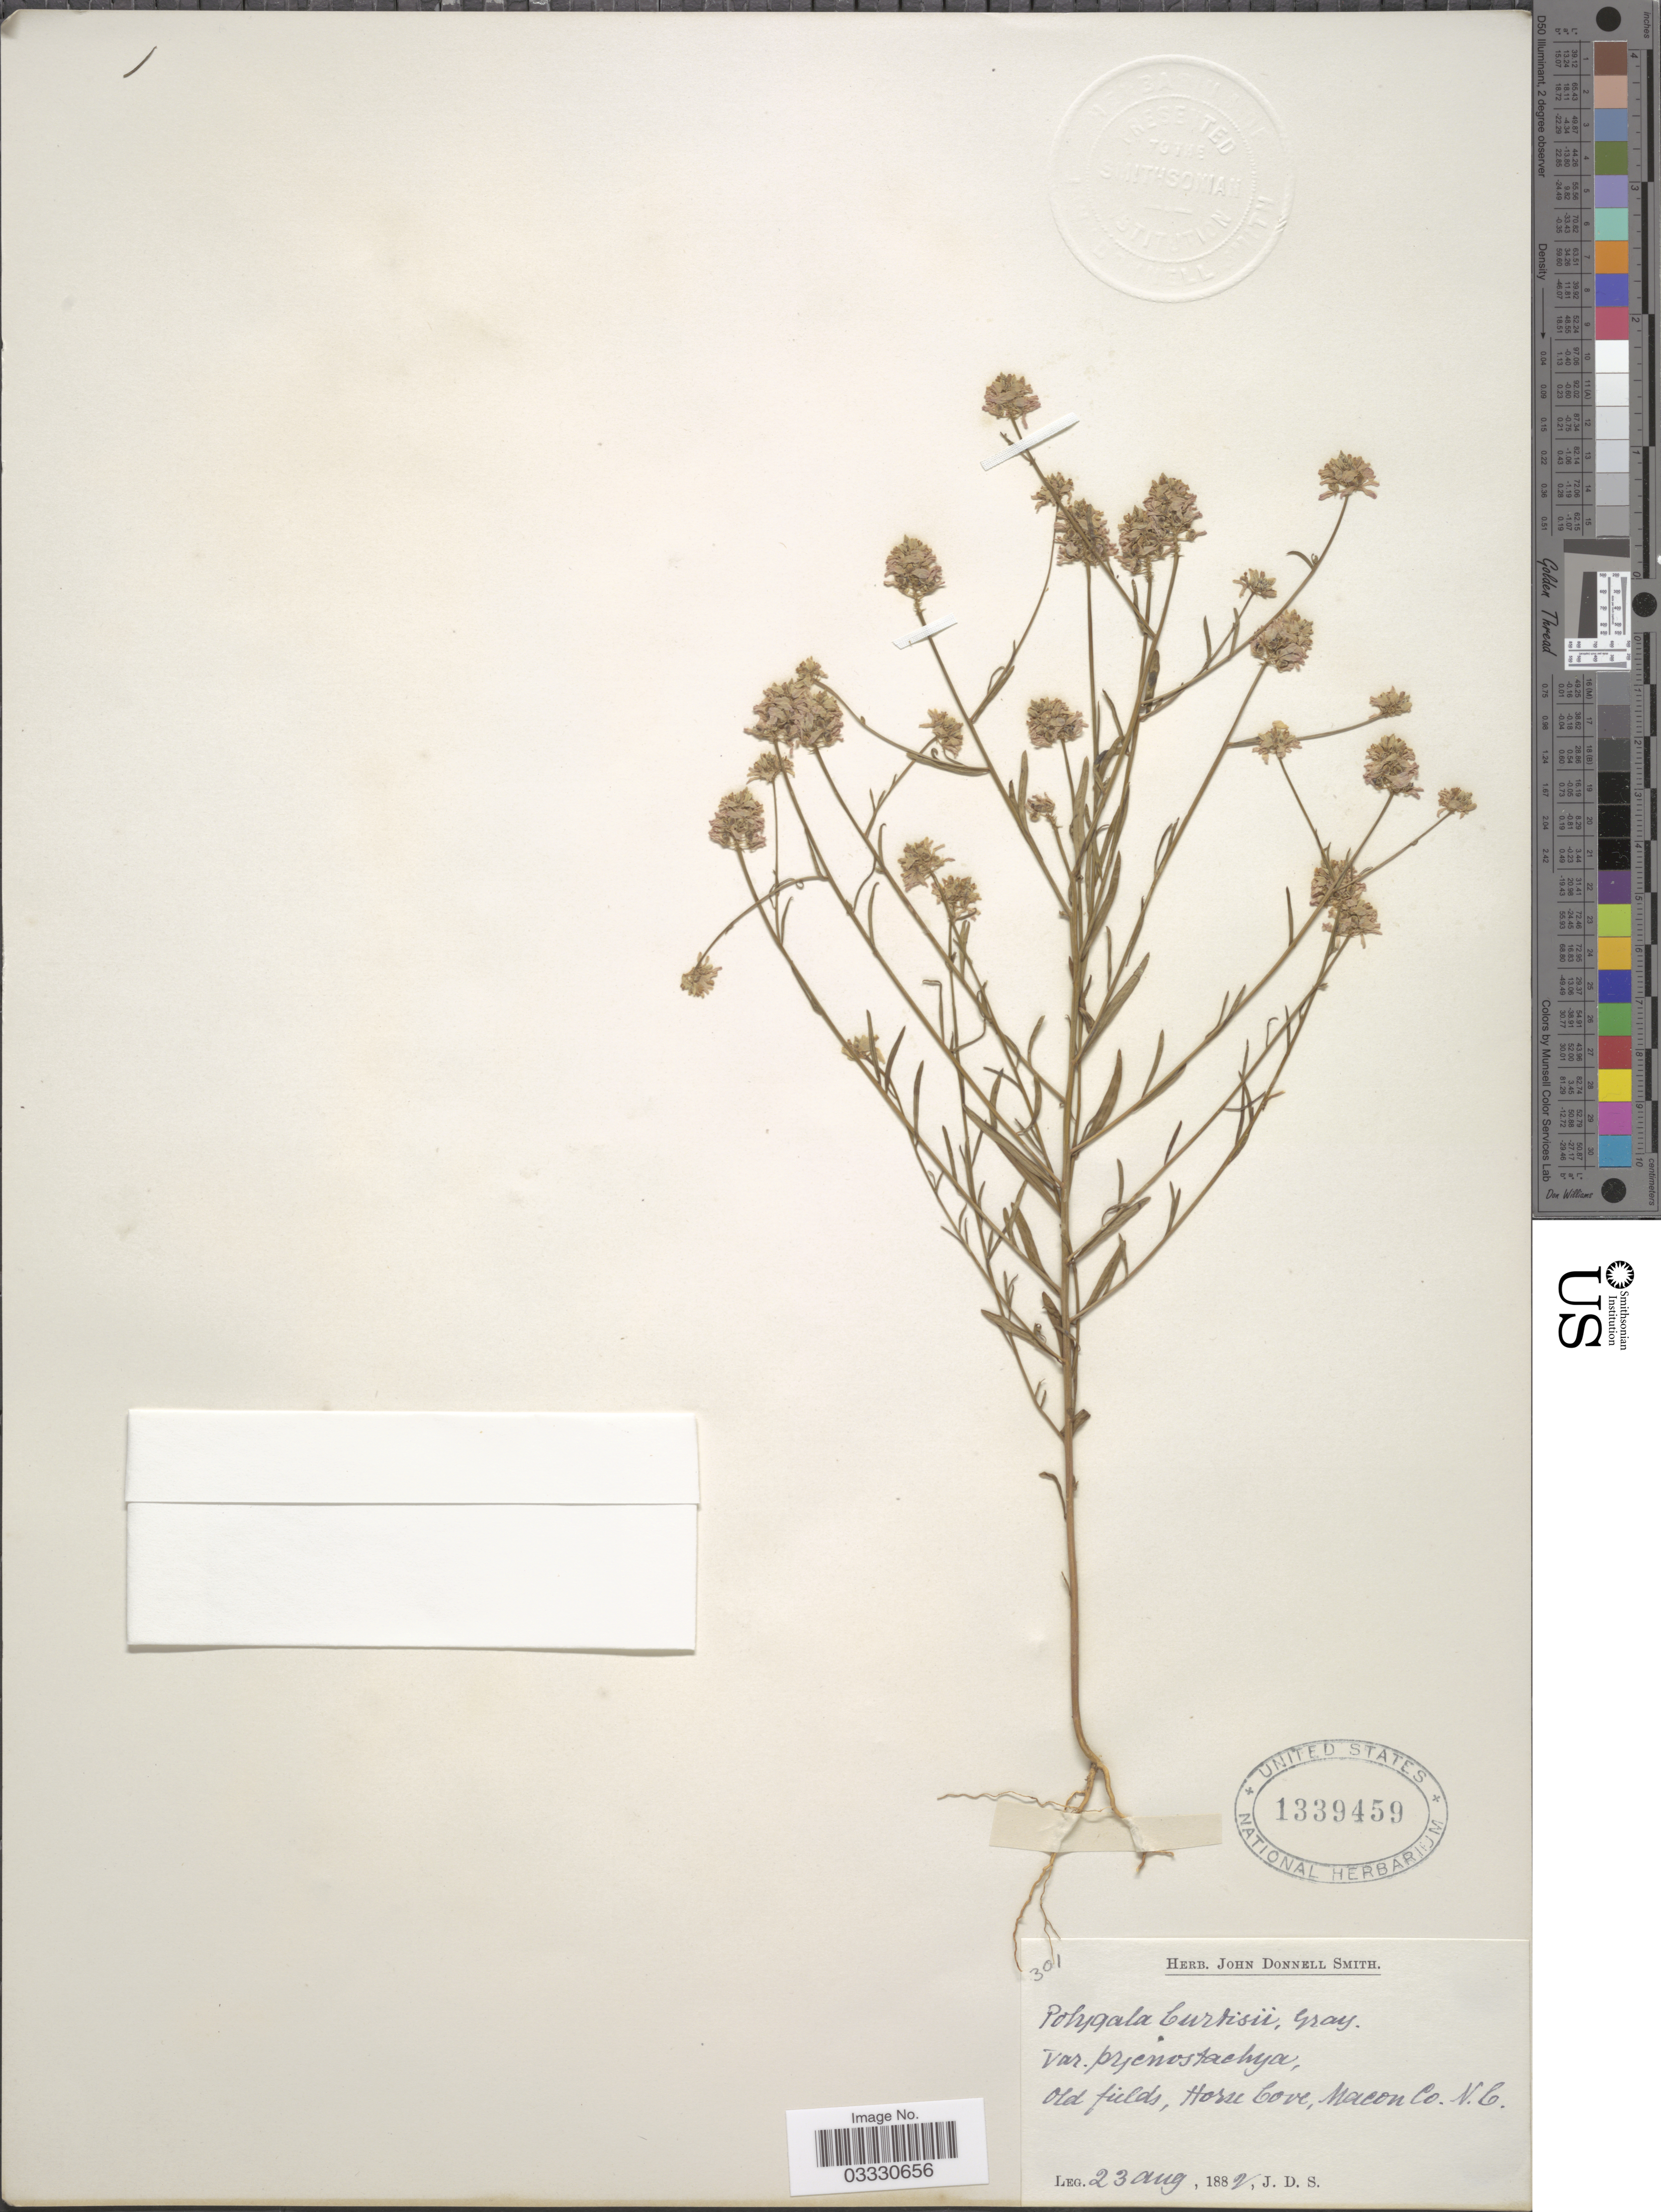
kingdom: Plantae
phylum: Tracheophyta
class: Magnoliopsida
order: Fabales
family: Polygalaceae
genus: Polygala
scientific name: Polygala curtissii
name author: A. Gray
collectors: J. Donnell Smith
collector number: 301?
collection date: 1882-08-23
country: United States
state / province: North Carolina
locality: Horse Cove, Macon Co.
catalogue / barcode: US 1339459